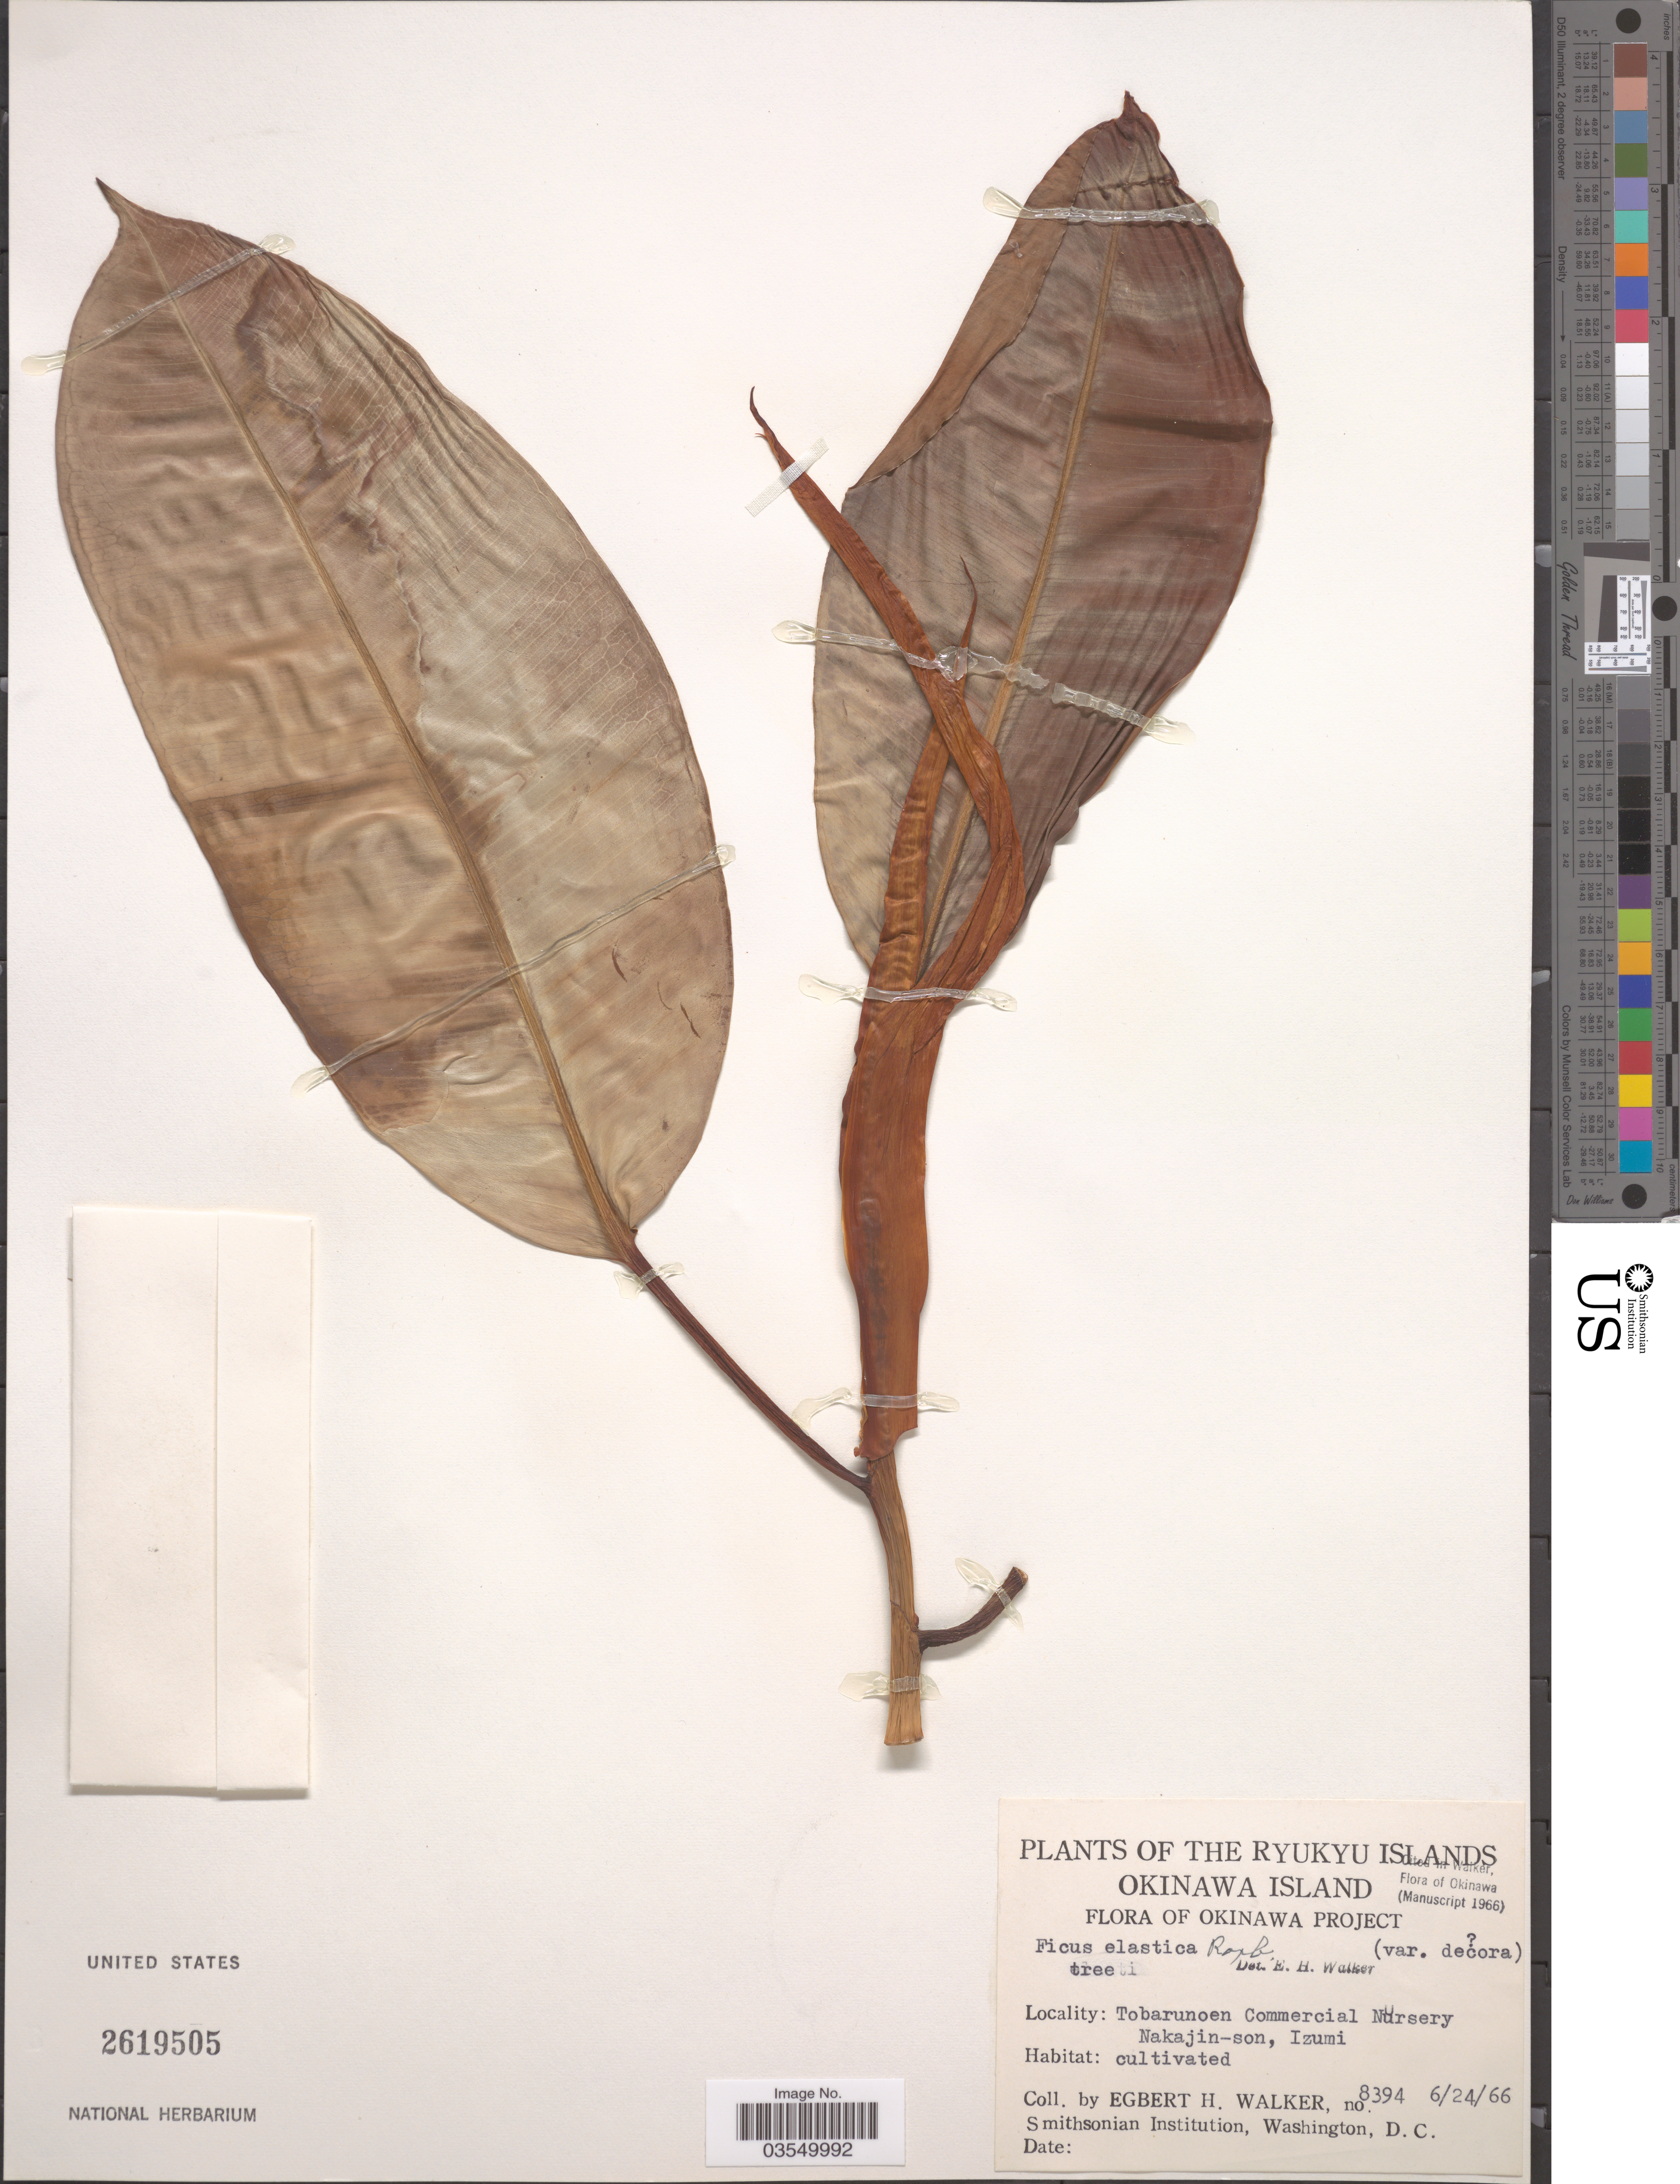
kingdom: Plantae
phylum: Tracheophyta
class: Magnoliopsida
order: Rosales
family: Moraceae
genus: Ficus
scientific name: Ficus elastica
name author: Roxb.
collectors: E. H. Walker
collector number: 8394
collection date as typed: Transcribed d/m/y: 24/6/66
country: Japan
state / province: Okinawa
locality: The Ryukyu Islands. Okinawa Island.Tobarunoen Commercial Nursery Nakajin-son, Izumi.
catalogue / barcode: US 2619505